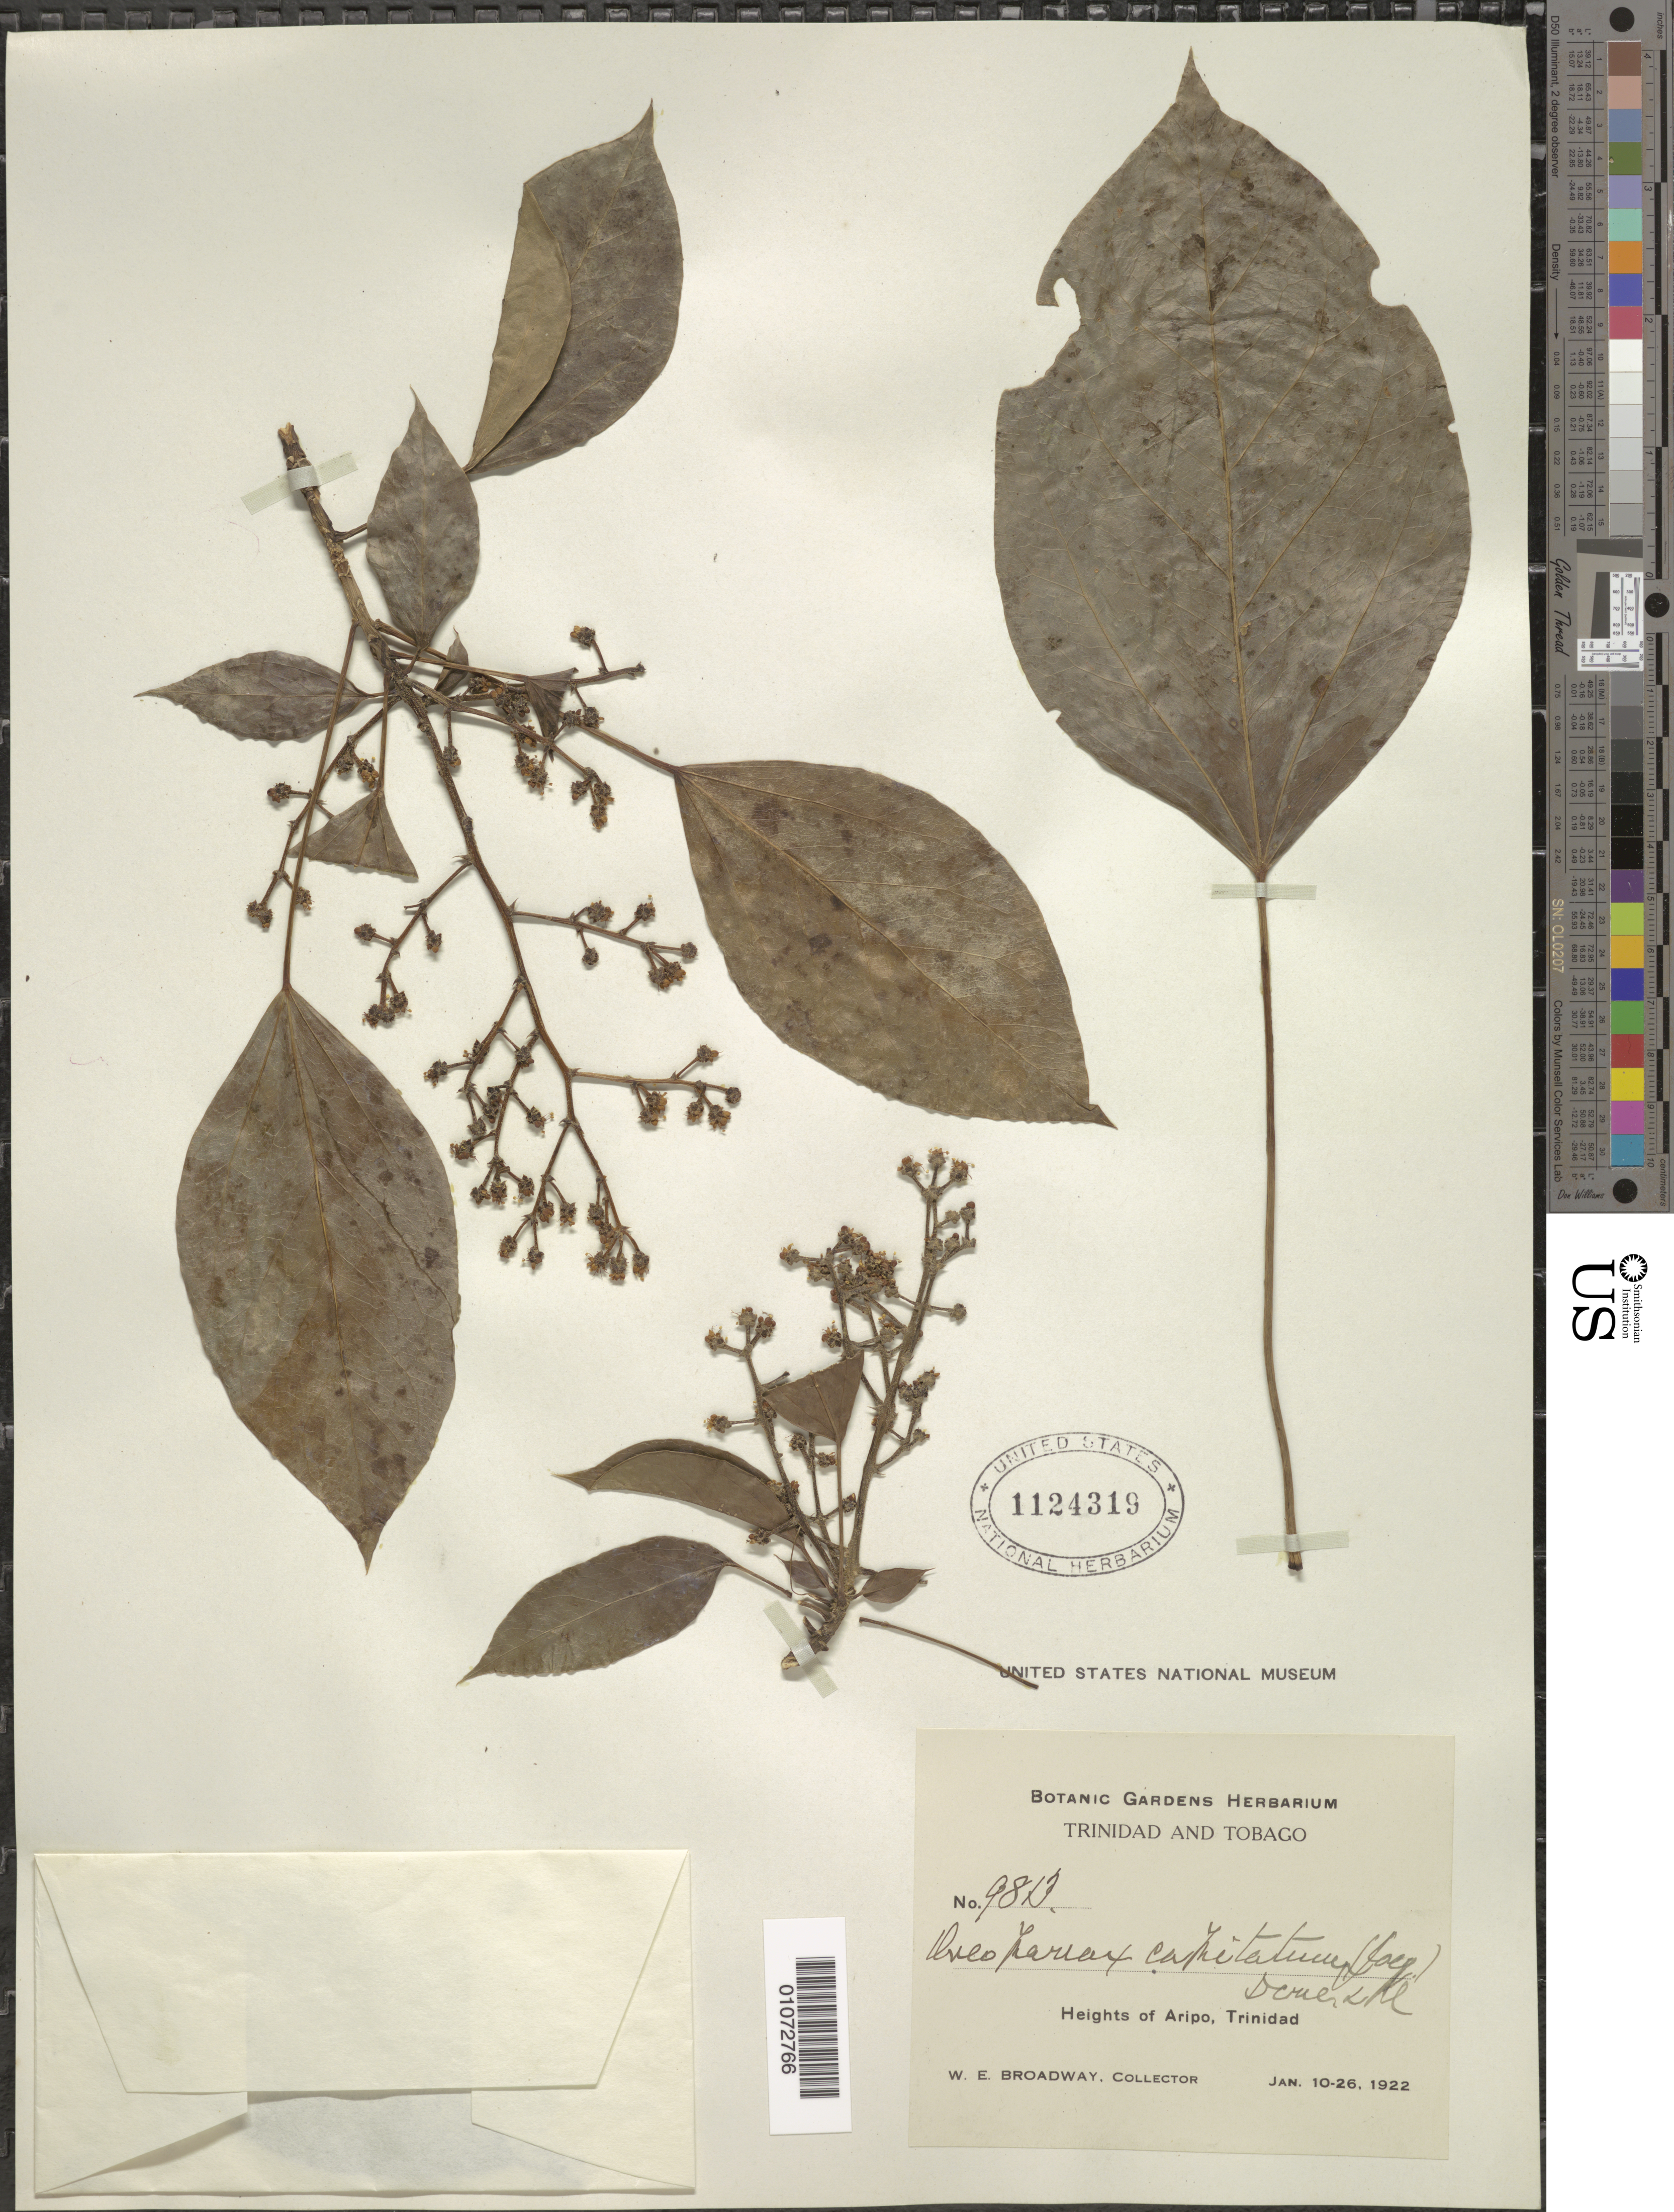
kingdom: Plantae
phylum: Tracheophyta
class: Magnoliopsida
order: Apiales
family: Araliaceae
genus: Oreopanax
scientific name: Oreopanax capitatus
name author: (Jacq.) Decne. & Planch.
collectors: W. E. Broadway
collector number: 9813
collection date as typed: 10 Jun 1922 to 26 Jan 1922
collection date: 1922-01-26/1922-06-10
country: Trinidad and Tobago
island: Trinidad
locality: Heights of Aripo.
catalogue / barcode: US 1124319